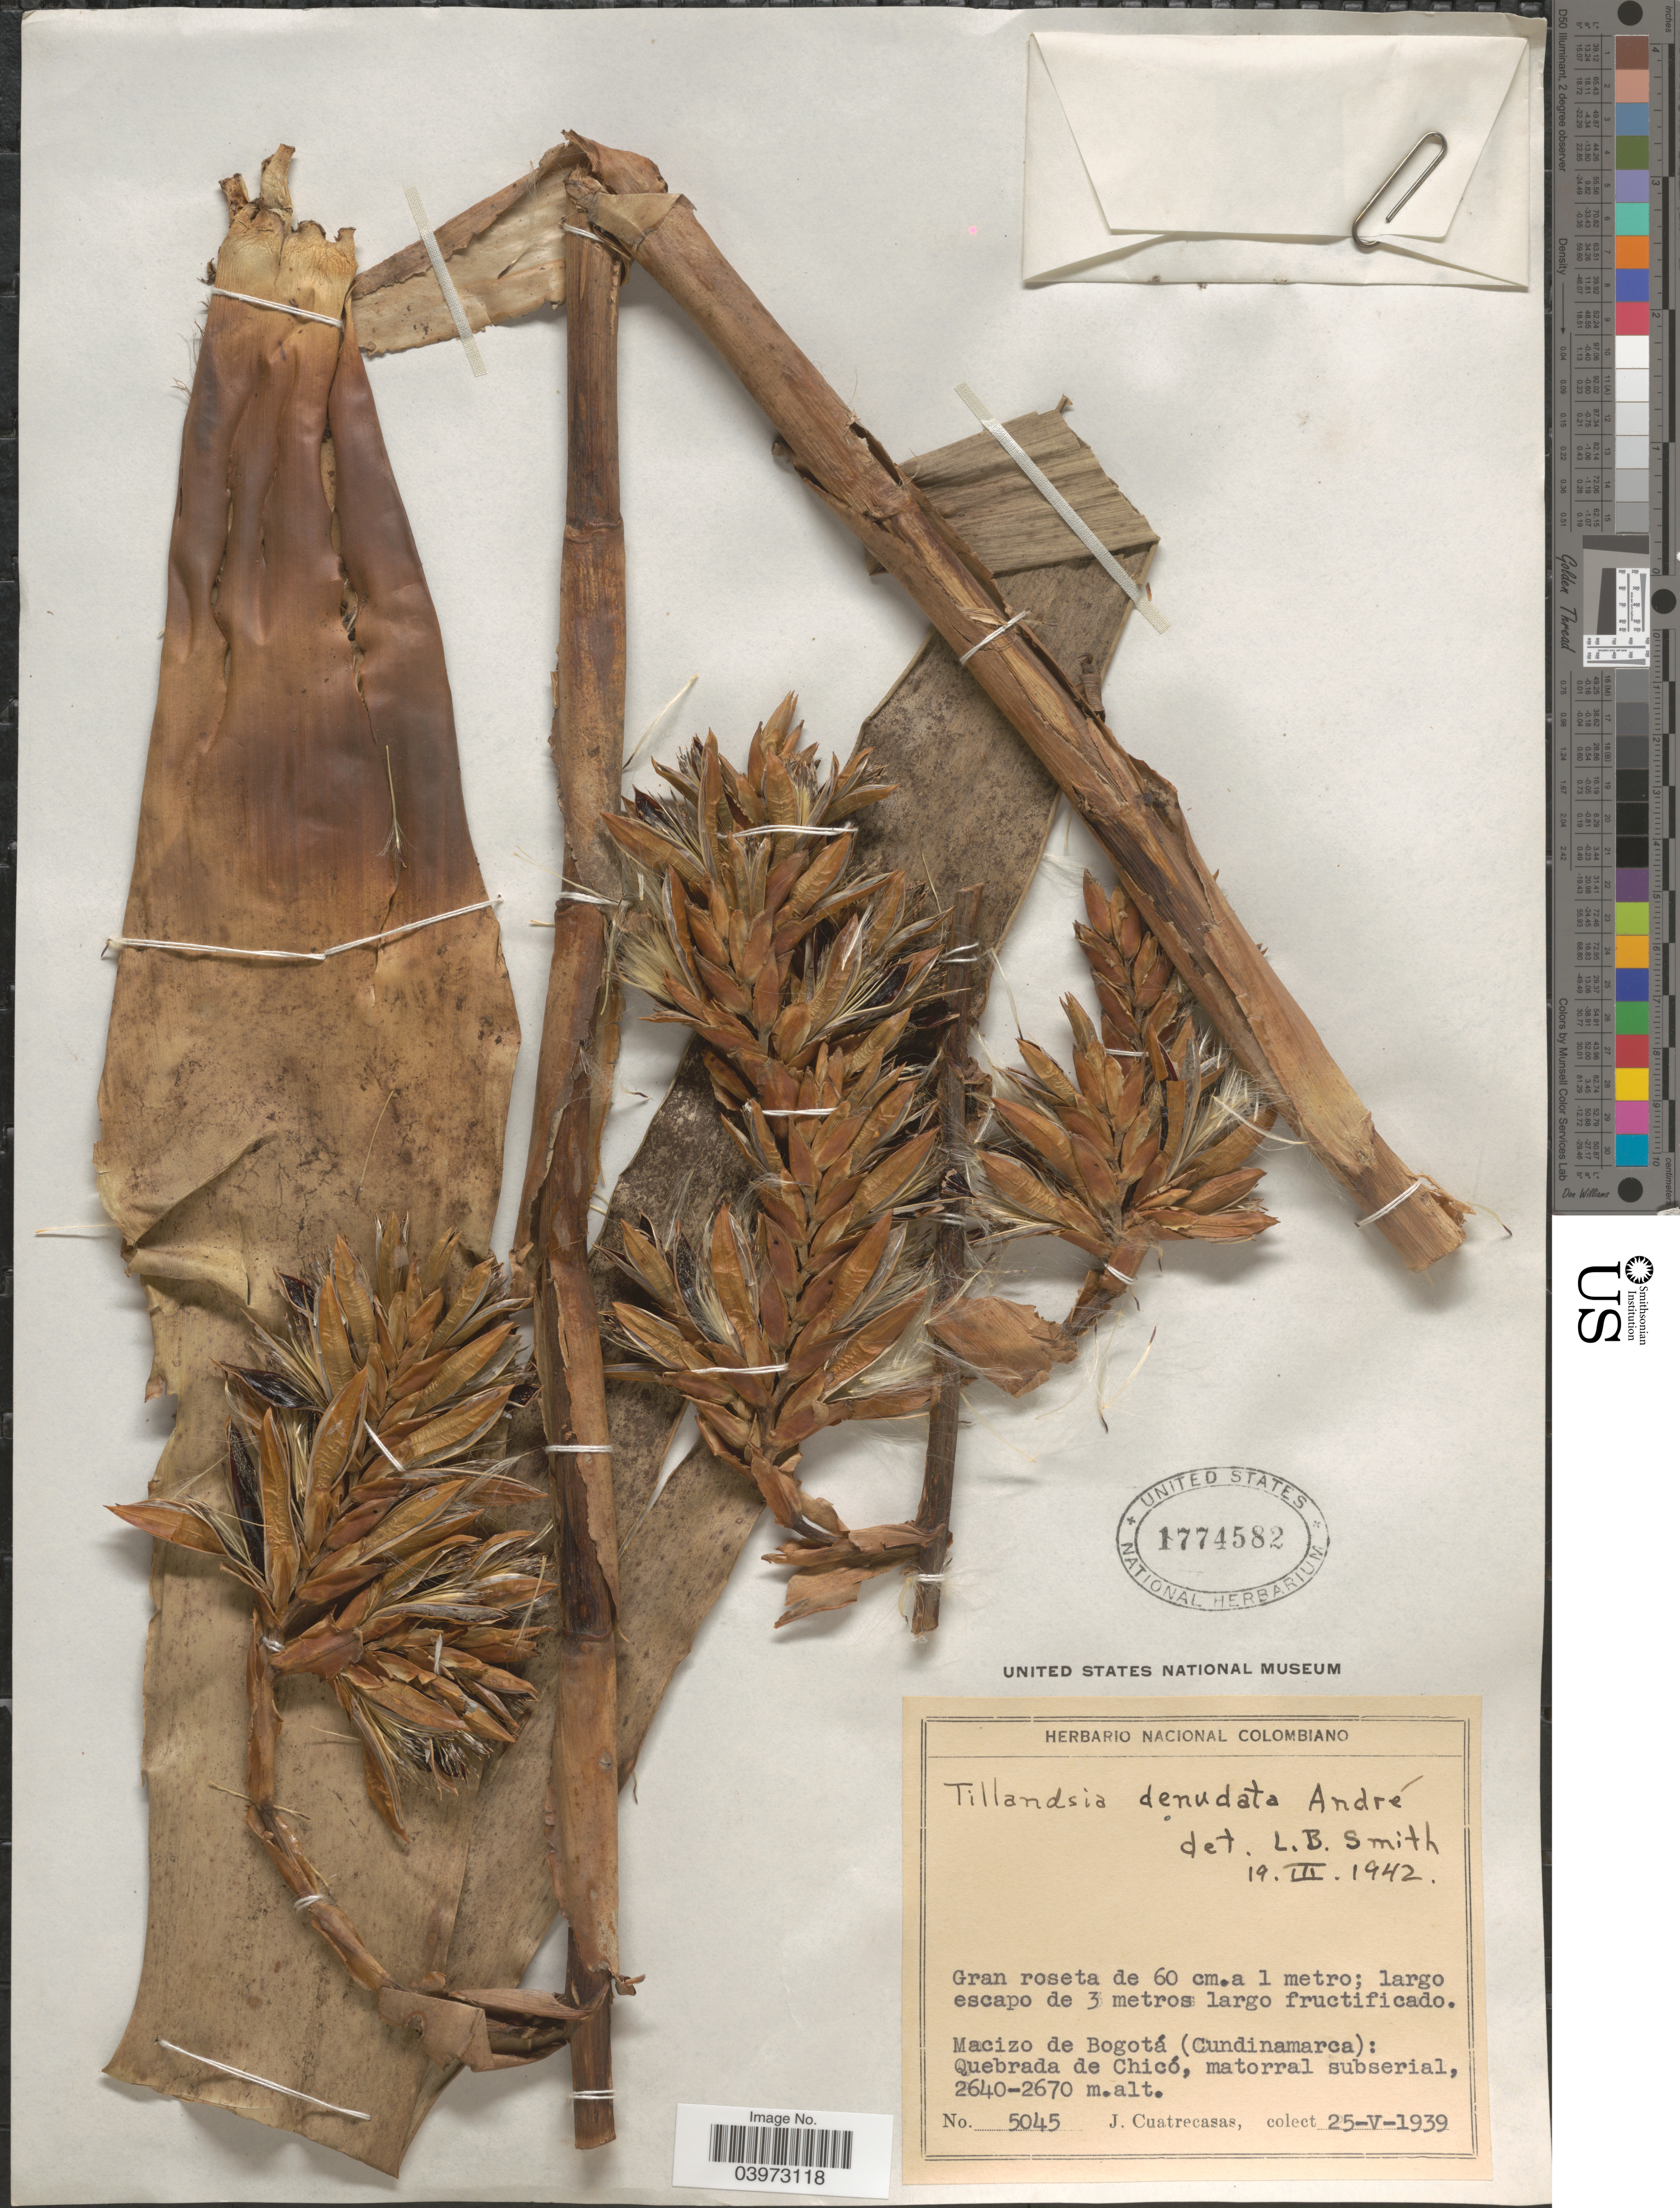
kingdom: Plantae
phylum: Tracheophyta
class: Liliopsida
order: Poales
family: Bromeliaceae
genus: Tillandsia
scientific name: Tillandsia denudata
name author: André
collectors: J. Cuatrecasas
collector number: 5045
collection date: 1939-05-25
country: Colombia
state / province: Cundinamarca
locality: Macizo de Bogotá: Quebrada de Chicó.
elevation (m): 2640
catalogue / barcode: US 1774582